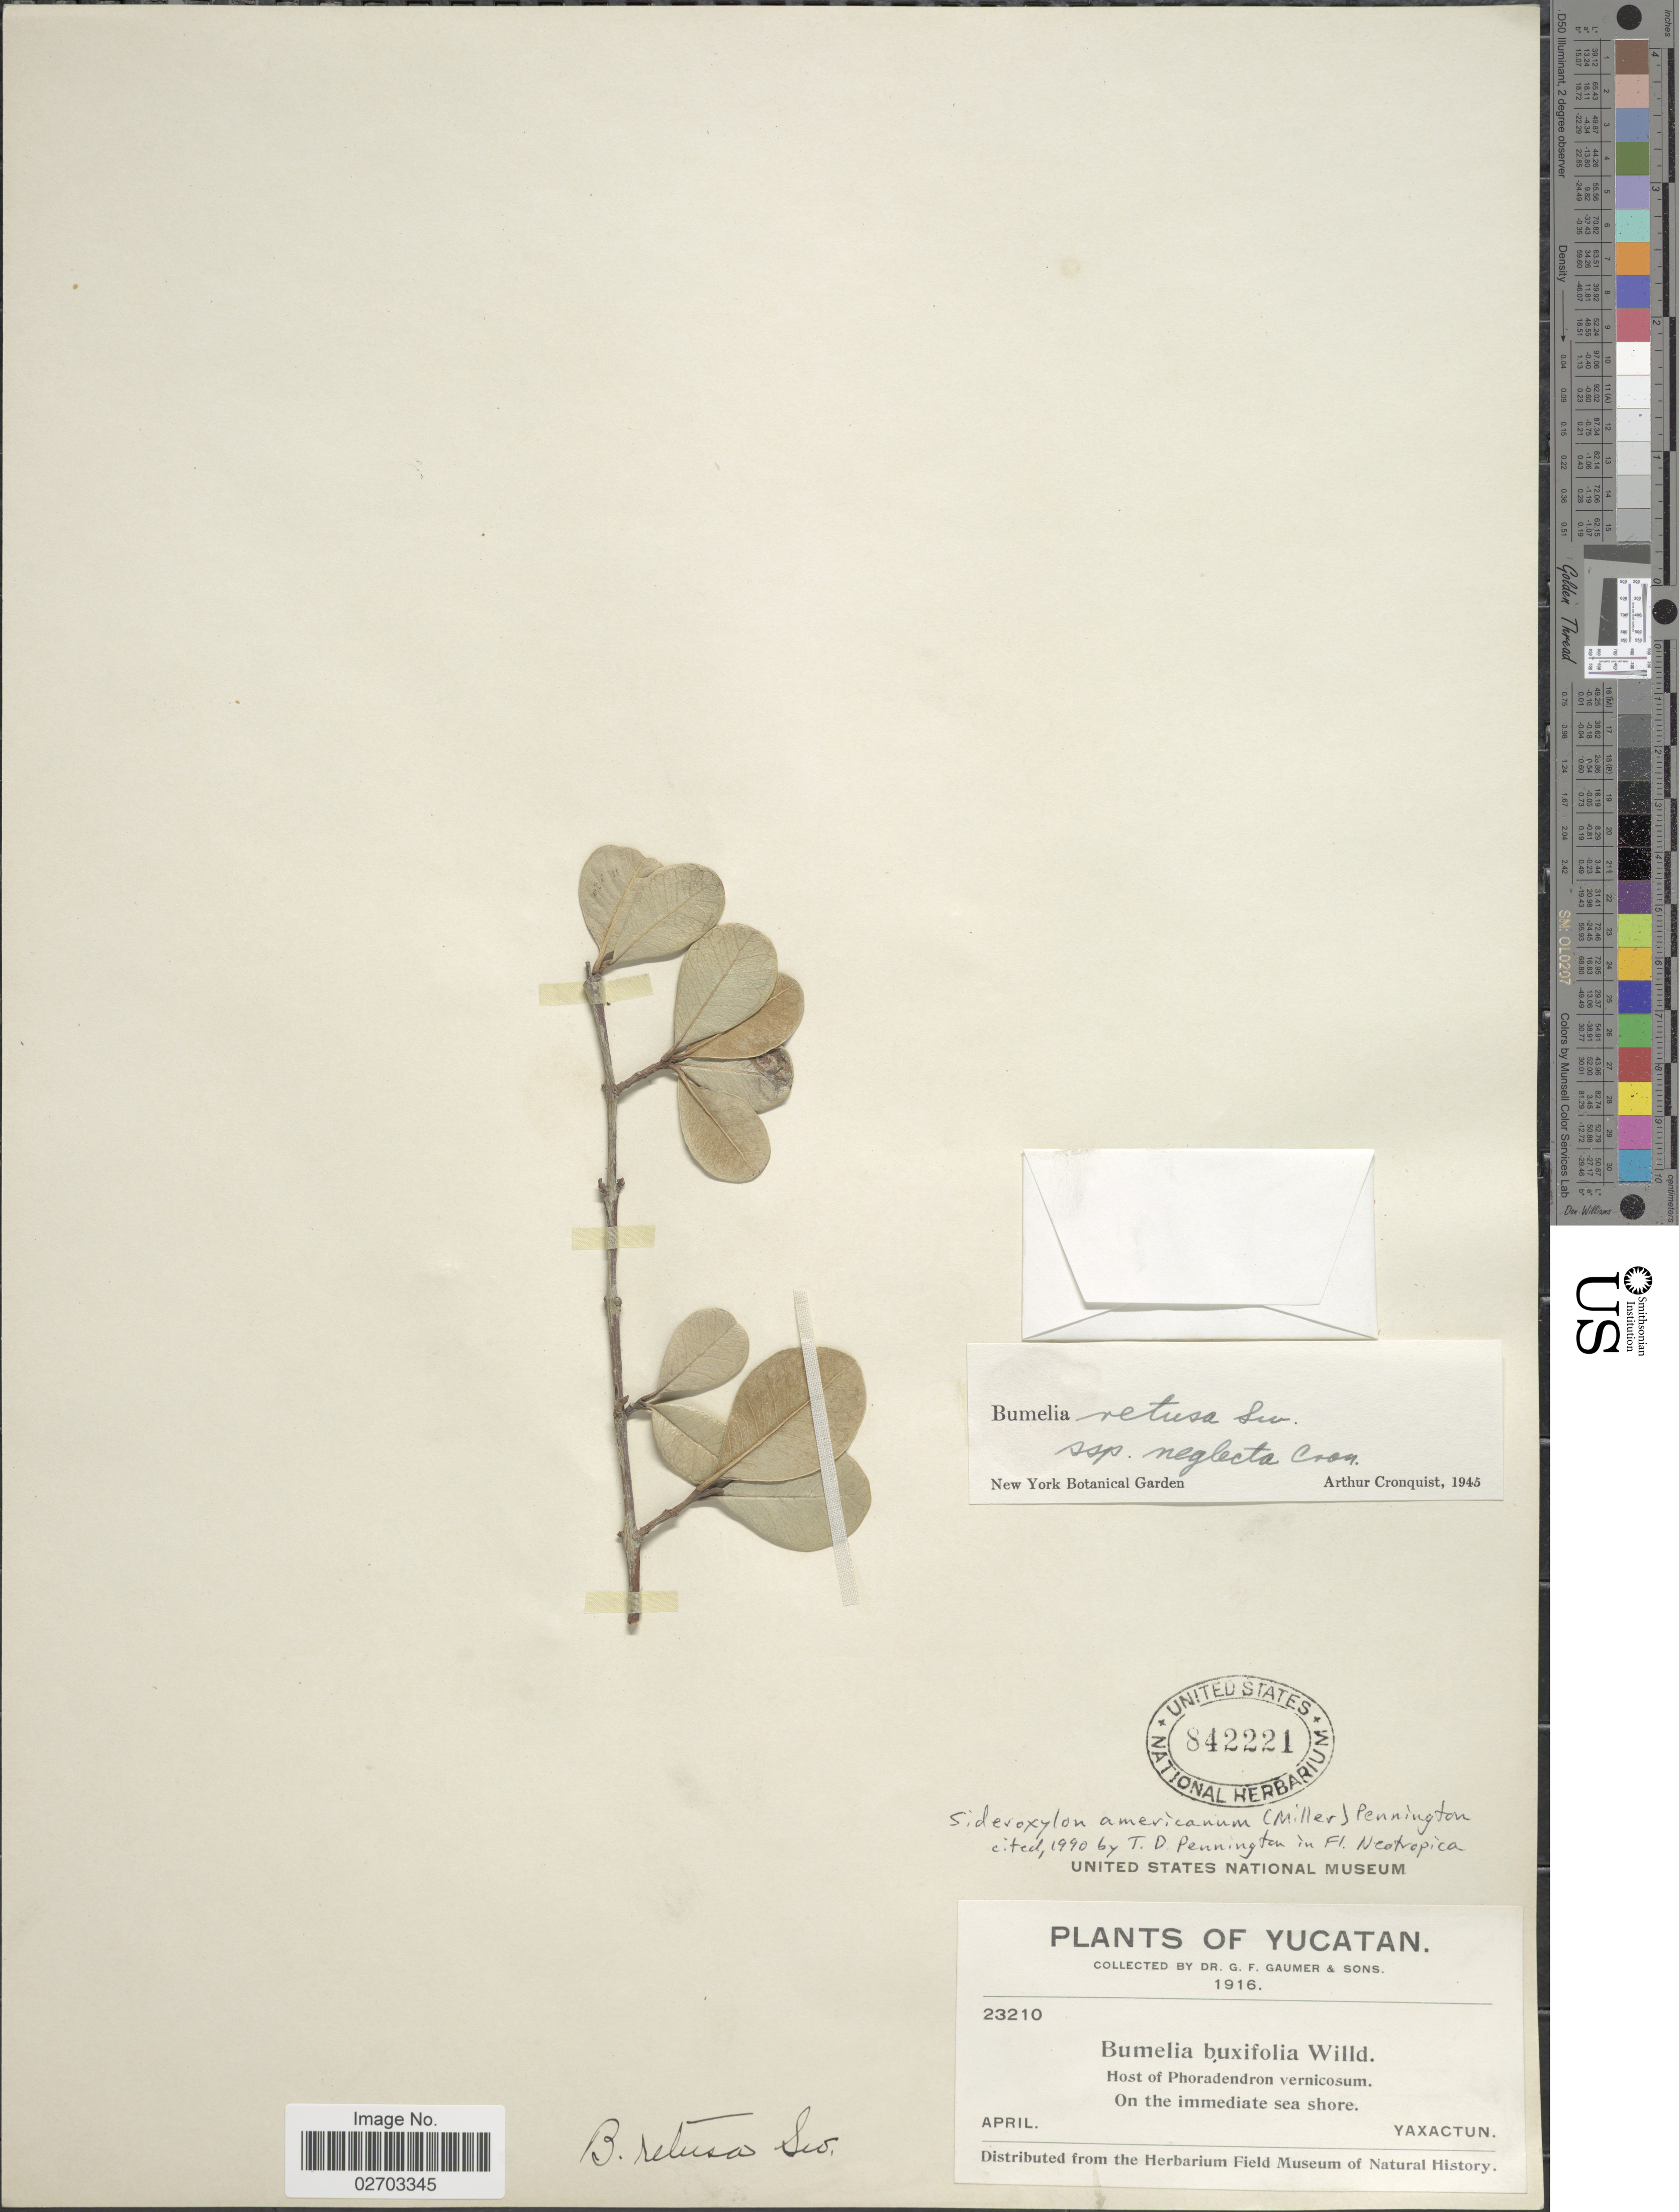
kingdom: Plantae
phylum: Tracheophyta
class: Magnoliopsida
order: Ericales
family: Sapotaceae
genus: Sideroxylon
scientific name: Sideroxylon americanum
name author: (Mill.) T.D. Penn.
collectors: G. F. Gaumer & et al.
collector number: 23210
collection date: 1916-04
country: Mexico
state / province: Yucatán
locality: On the immediate sea shore, Yaxactun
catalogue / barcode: US 842221